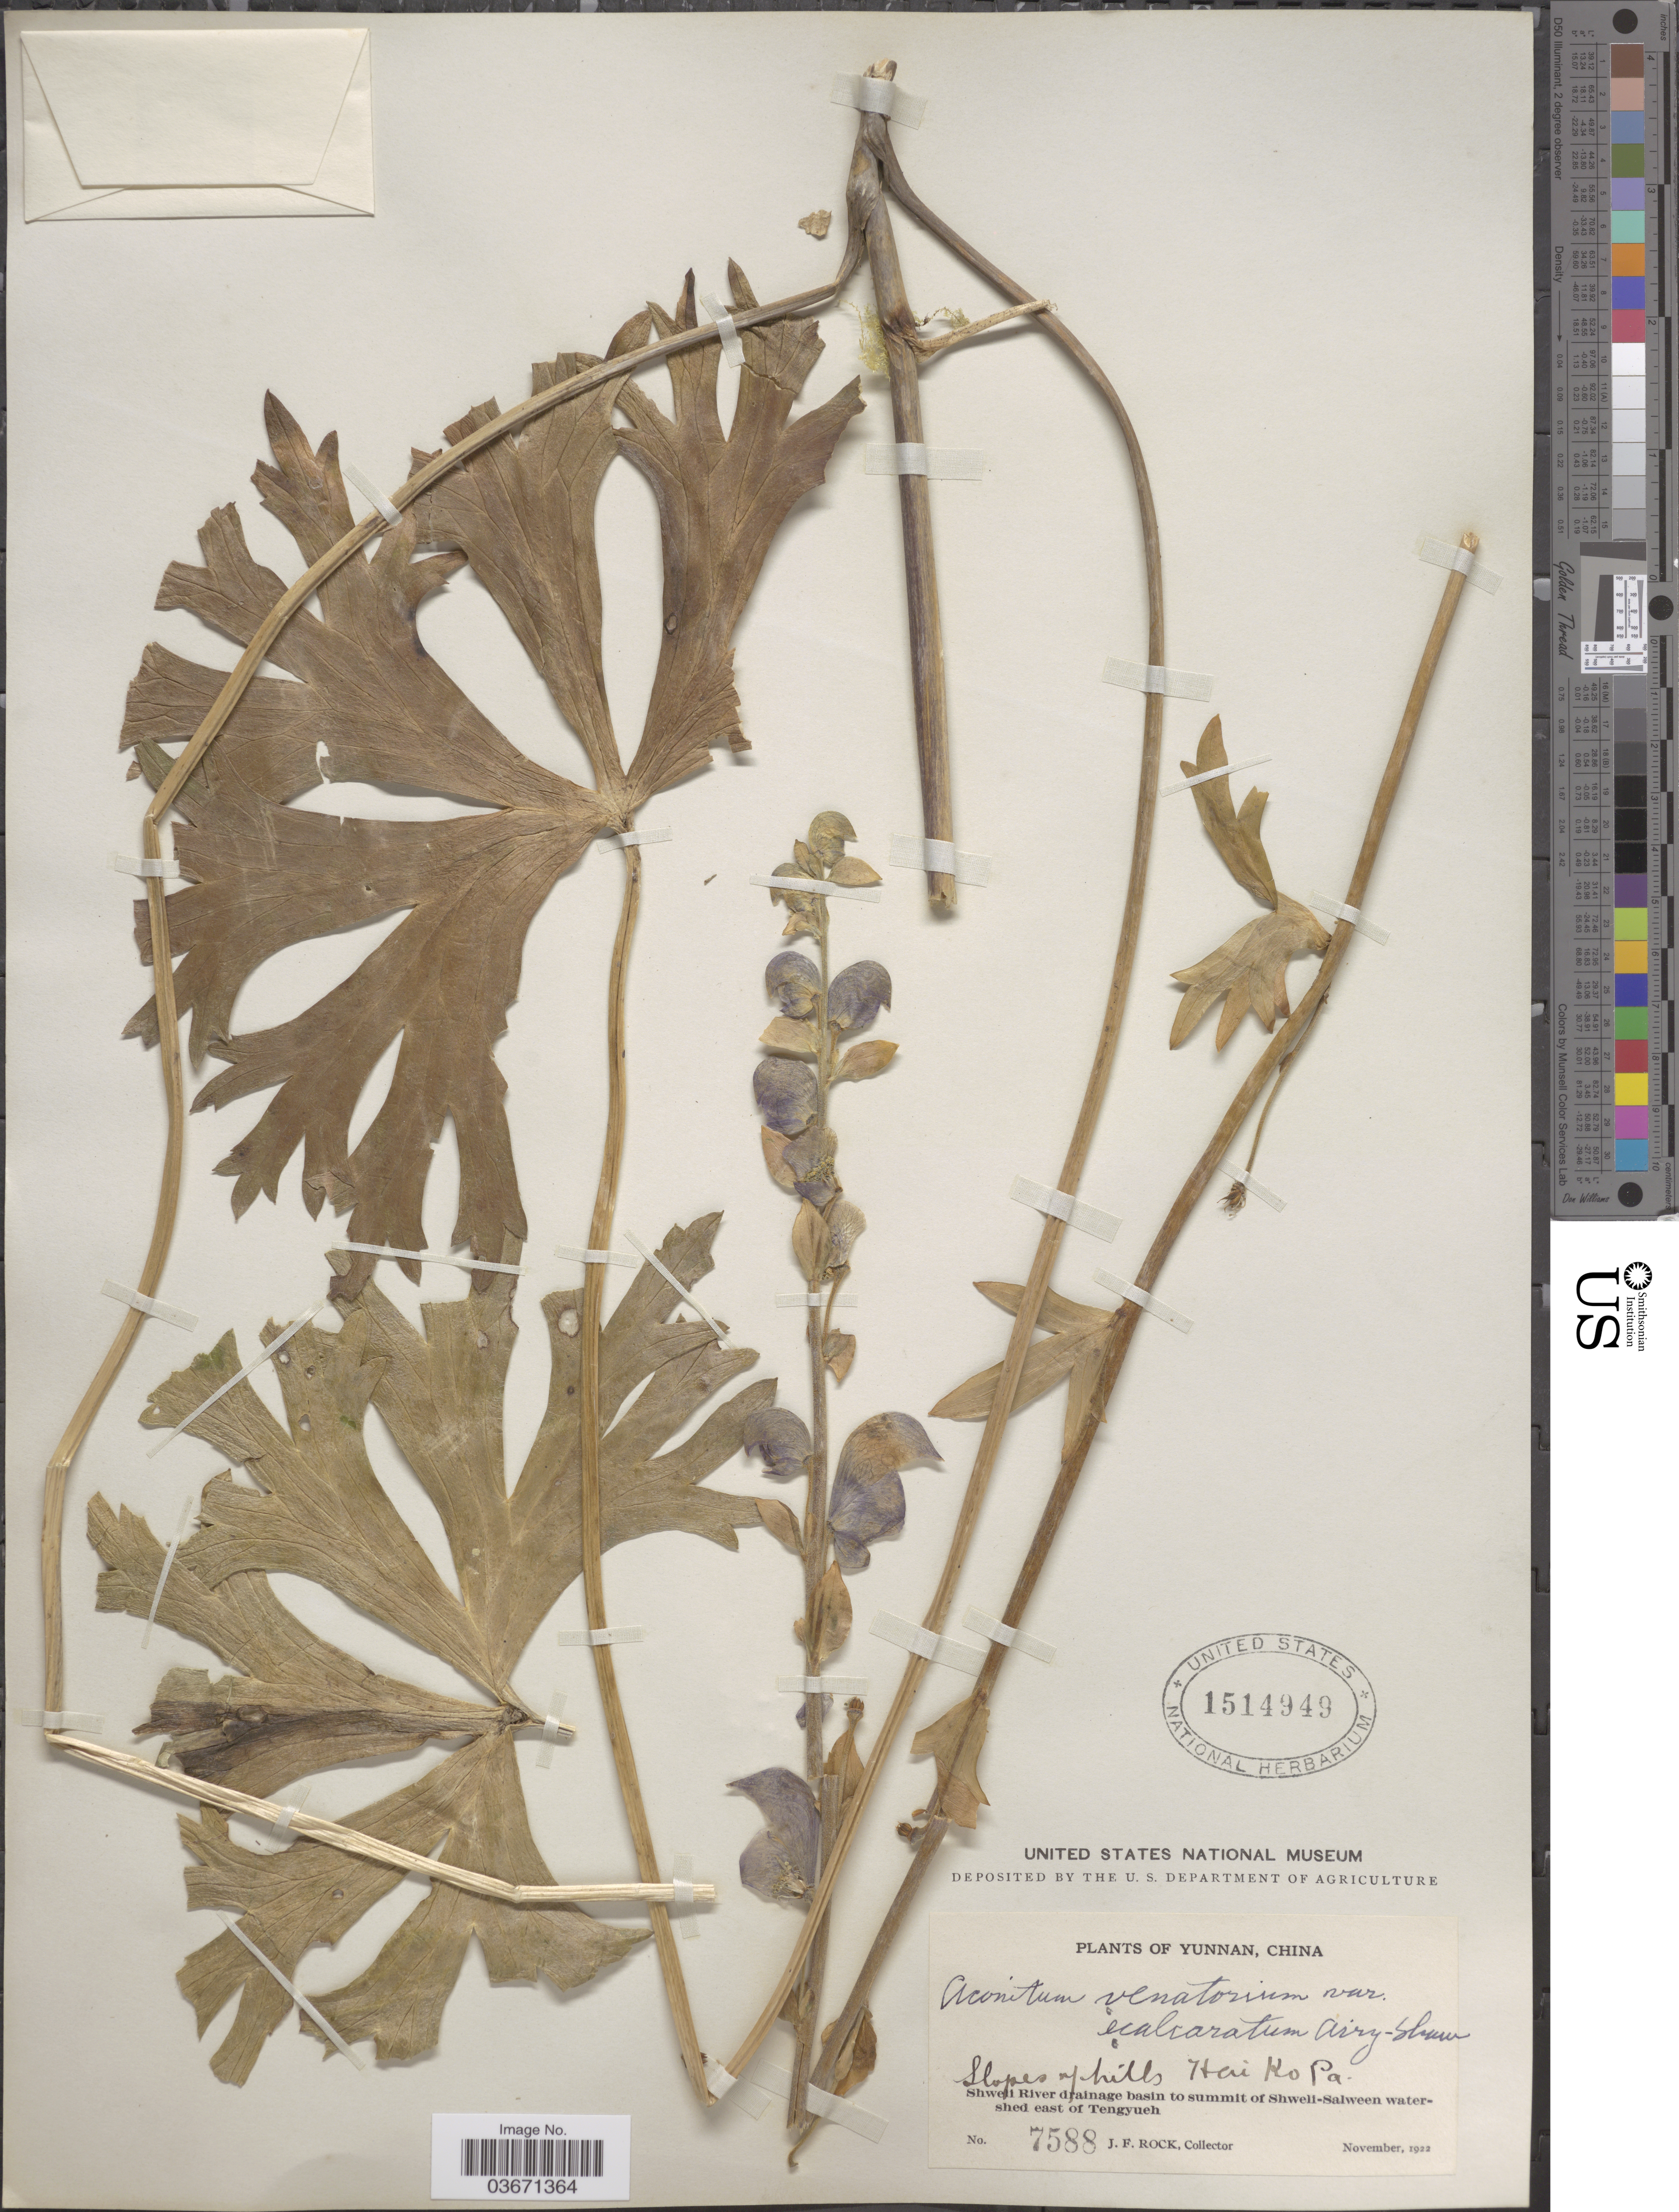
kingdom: Plantae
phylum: Tracheophyta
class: Magnoliopsida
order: Ranunculales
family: Ranunculaceae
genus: Aconitum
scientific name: Aconitum nagarum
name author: Stapf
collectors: J. Rock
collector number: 7588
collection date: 1922-11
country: China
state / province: Yunnan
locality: Slopes of hills Hai Ko Pa. Shweli River drainage basin to summit of Shweli-Salween watershed east of Tengyueh.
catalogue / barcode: US 1514949